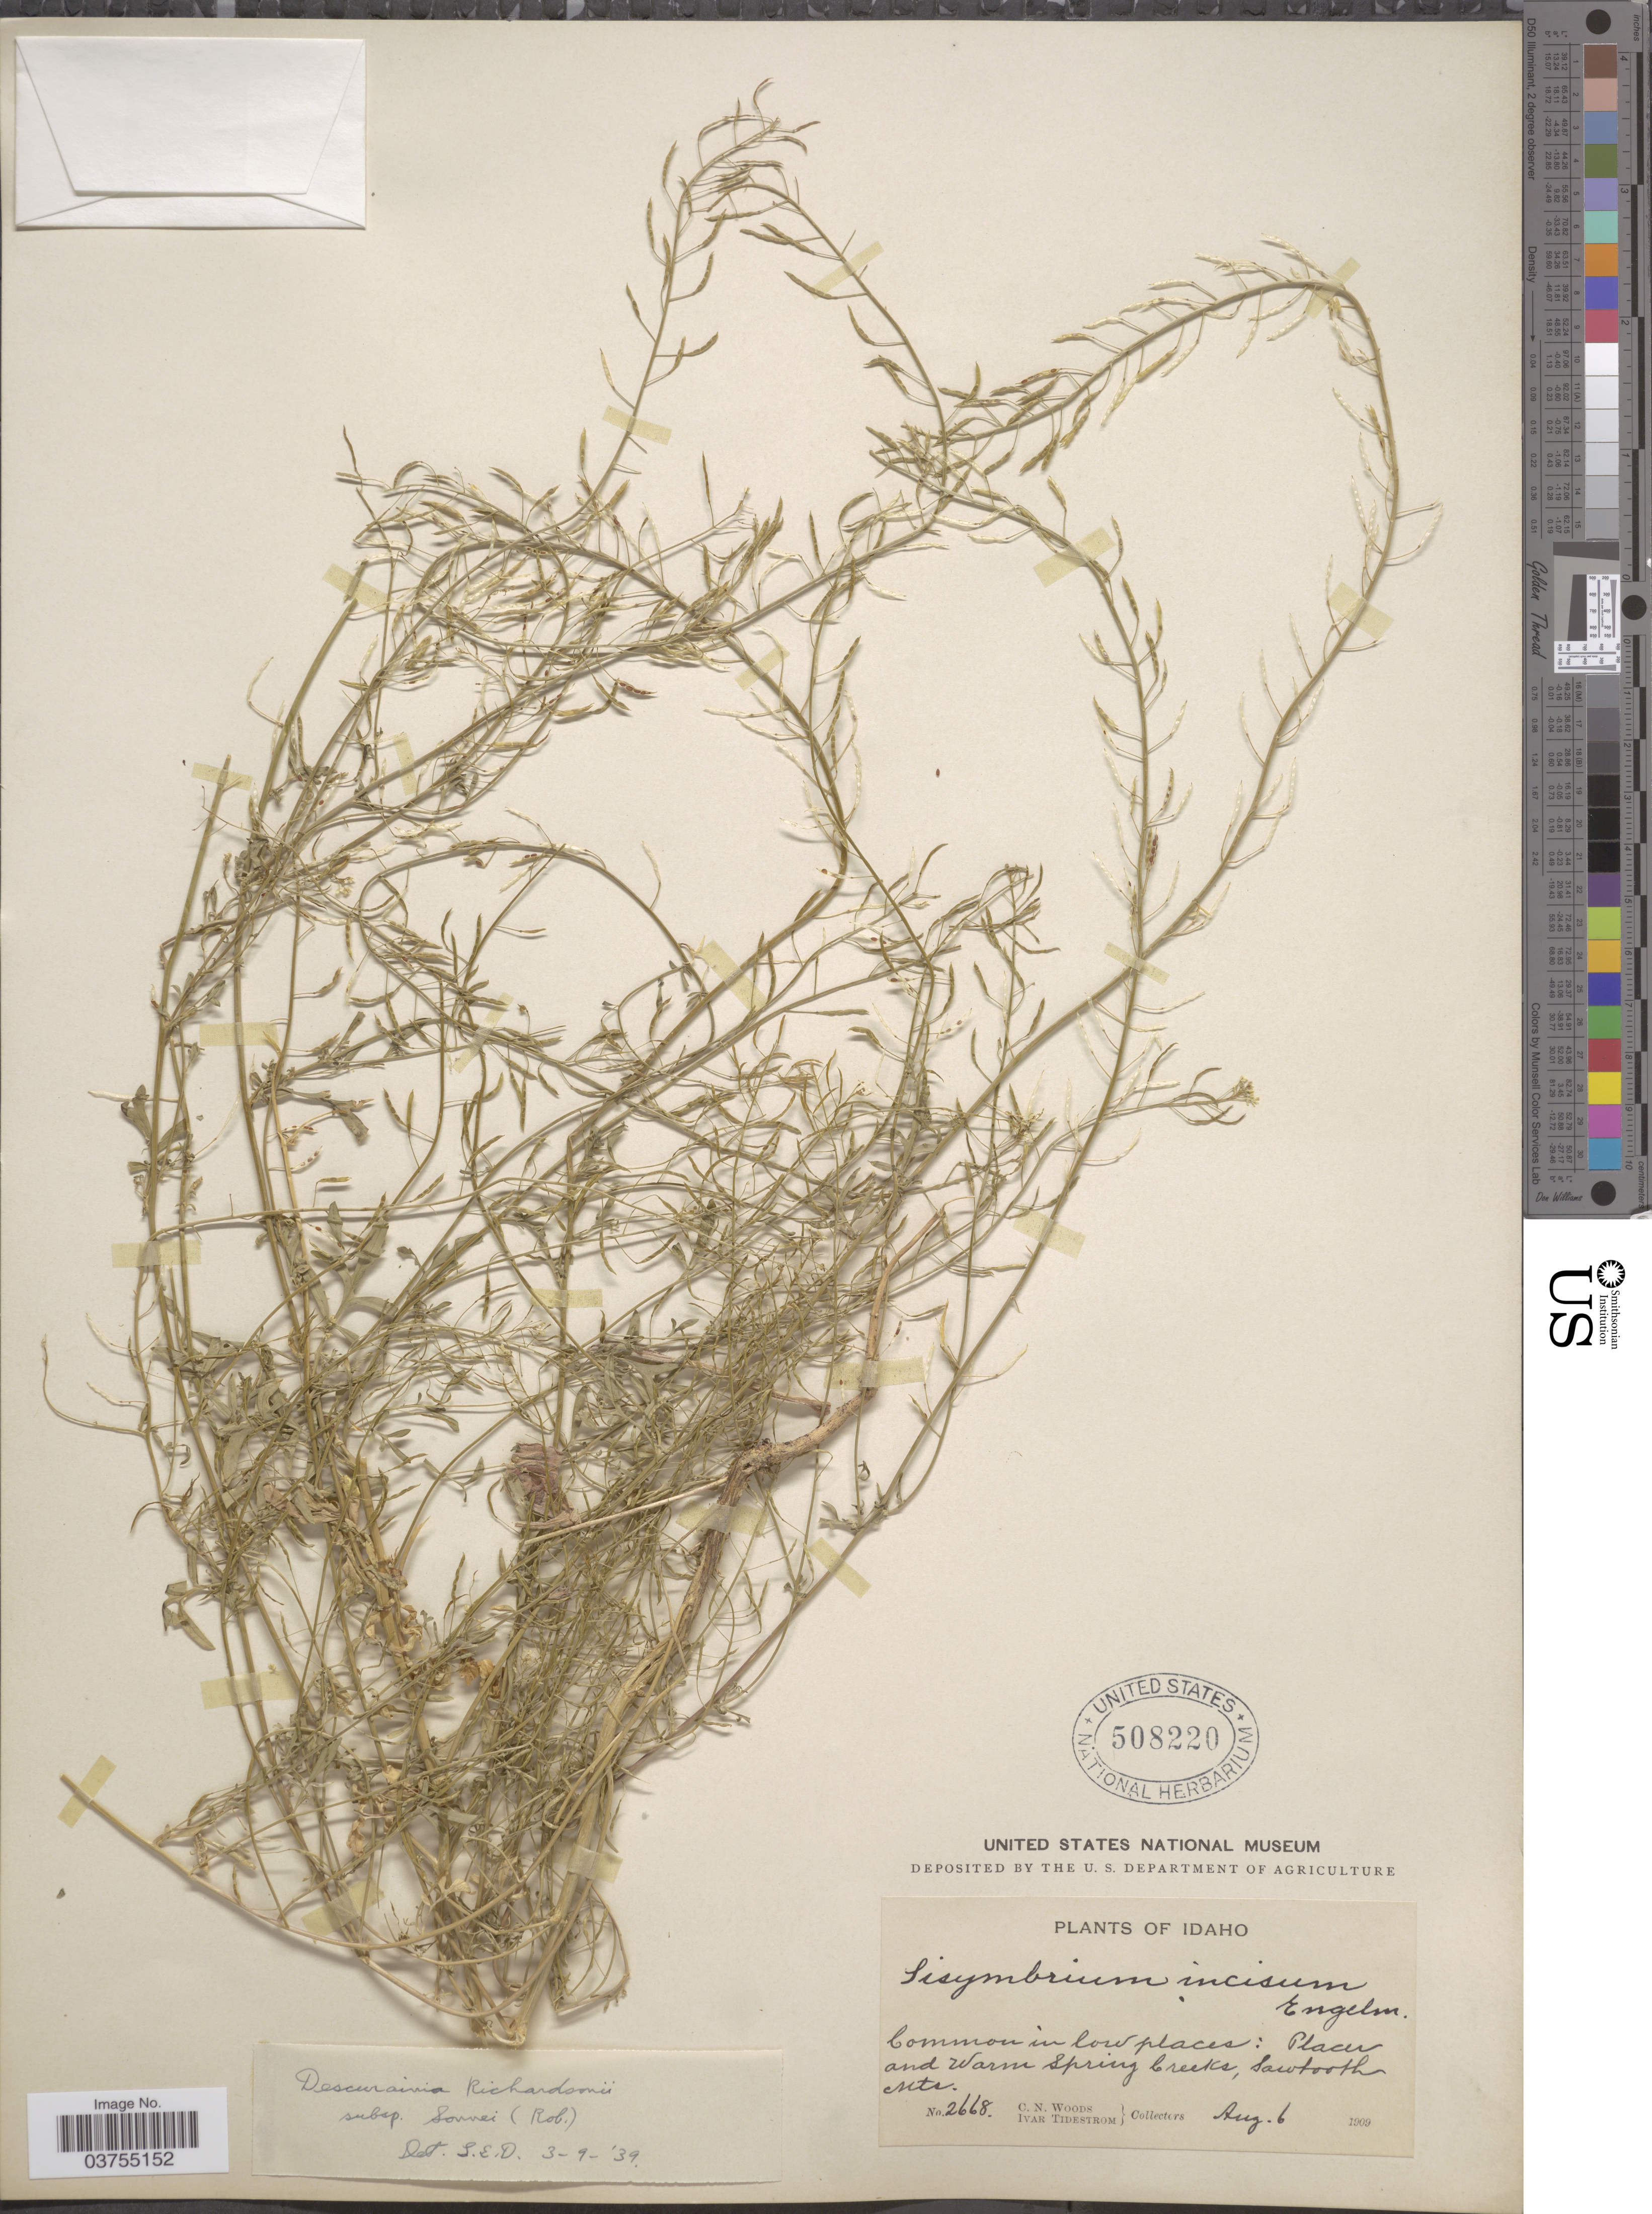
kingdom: Plantae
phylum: Tracheophyta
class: Magnoliopsida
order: Brassicales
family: Brassicaceae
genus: Descurainia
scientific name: Descurainia richardsonii subsp. incisa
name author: (Engelm. ex A. Gray) Detling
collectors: C. Woods & I. F. Tidestrom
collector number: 2668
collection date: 1909-08-06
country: United States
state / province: Idaho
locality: Placer and Warm Spring Creeks, Sawtooth Mts.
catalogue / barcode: US 508220